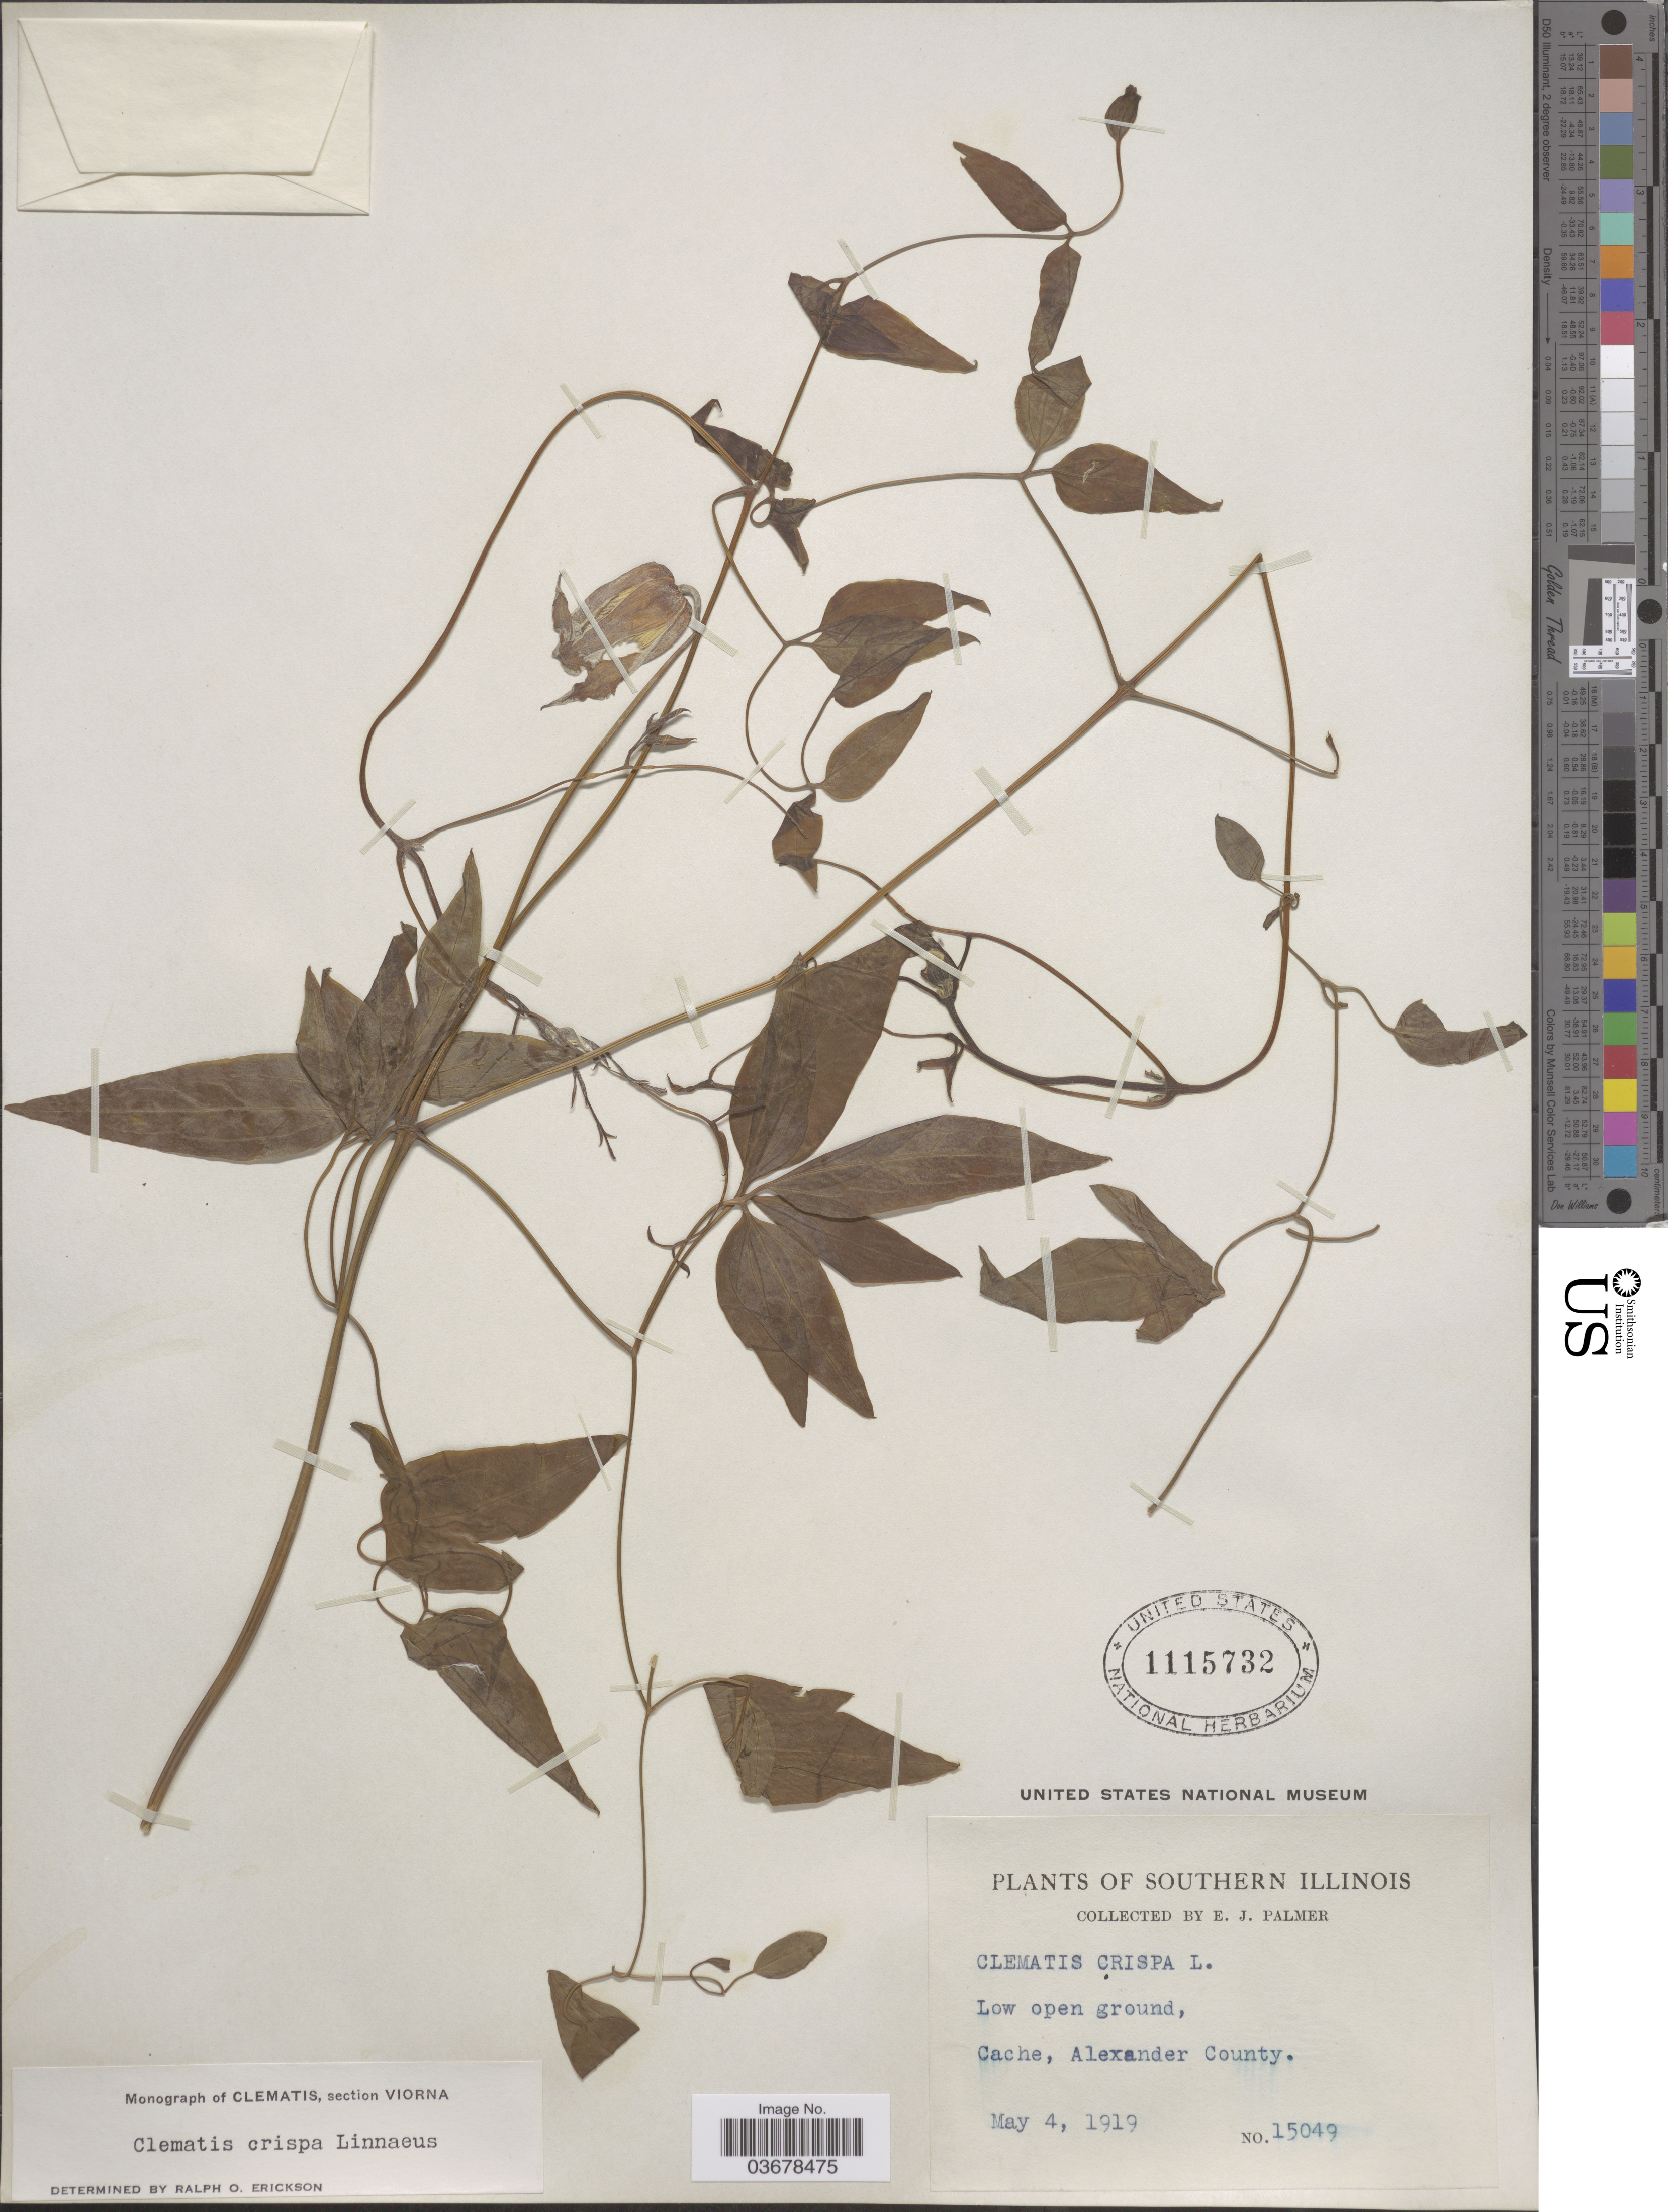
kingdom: Plantae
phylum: Tracheophyta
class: Magnoliopsida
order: Ranunculales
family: Ranunculaceae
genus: Clematis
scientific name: Clematis viorna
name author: L.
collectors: E. J. Palmer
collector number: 15049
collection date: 1919-05-04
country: United States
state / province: Illinois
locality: Southern Illinois. Low open ground, Cache, Alexander County.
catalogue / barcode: US 1115732